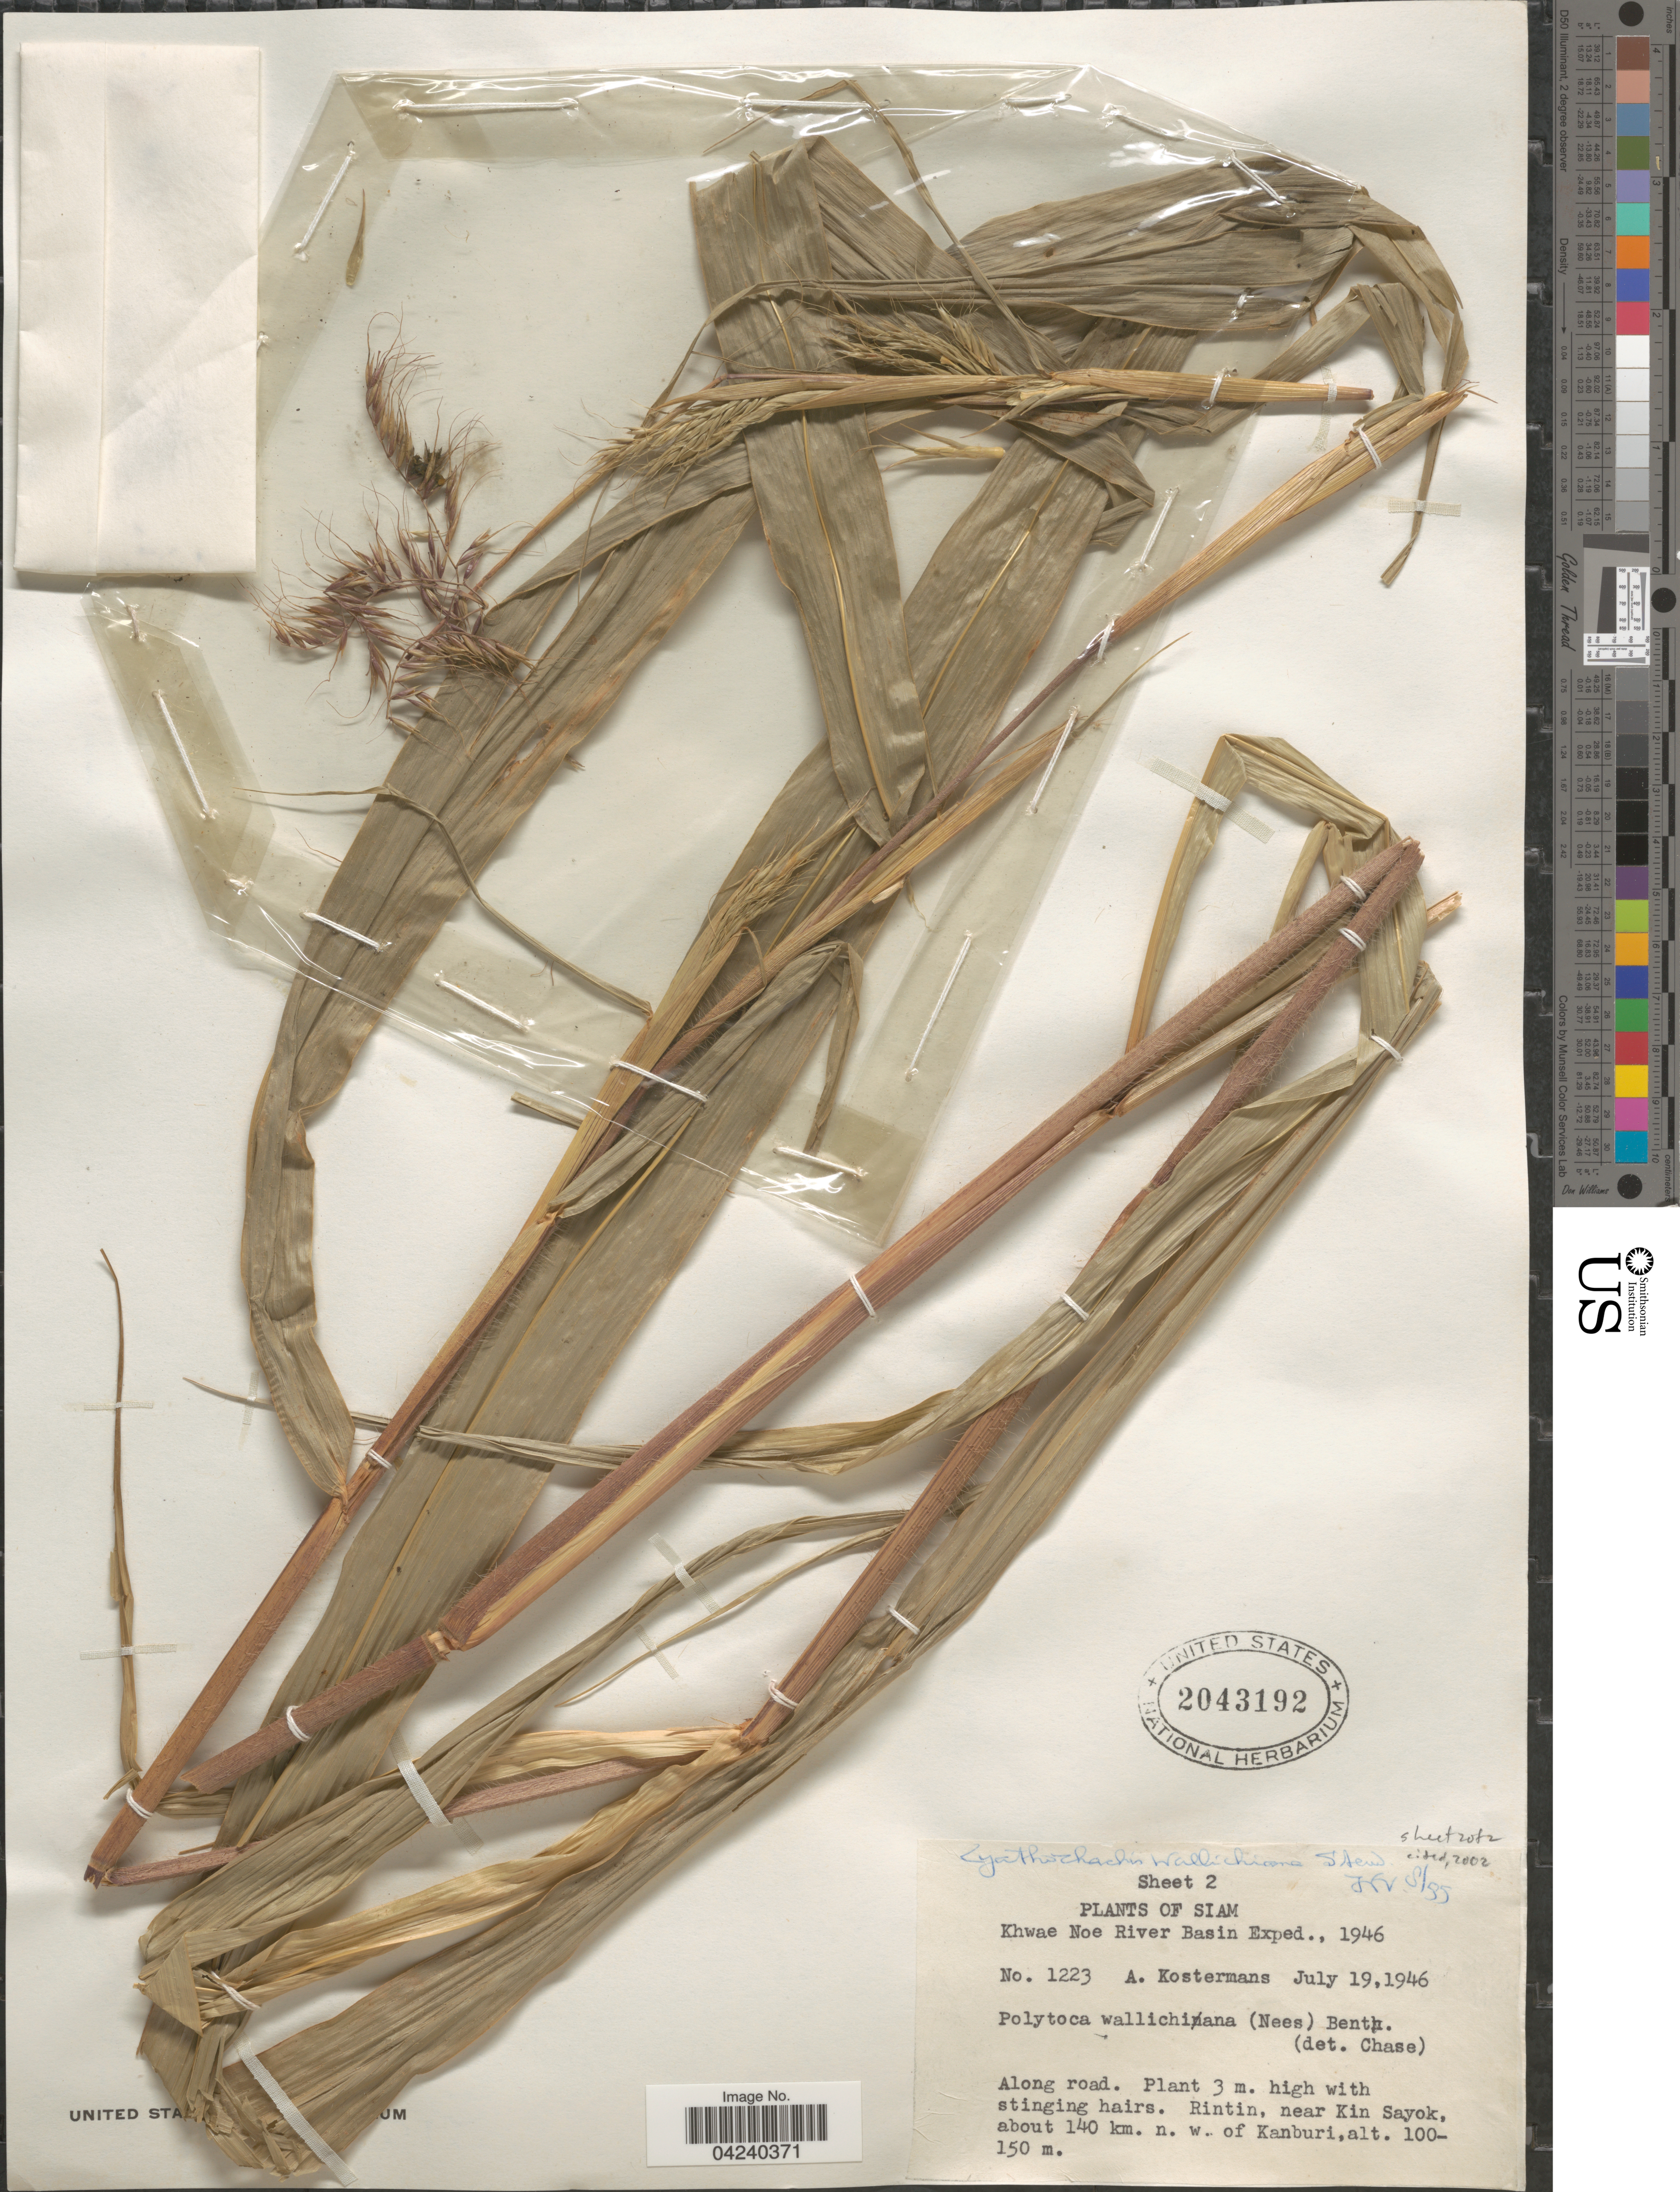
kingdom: Plantae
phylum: Tracheophyta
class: Liliopsida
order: Poales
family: Poaceae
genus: Cyathorhachis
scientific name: Cyathorhachis wallichiana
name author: Steud.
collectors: A. J. G. Kostermans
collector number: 1223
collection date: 1946-07-19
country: Thailand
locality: Siam. Khwae Noe River Basin Exped., 1946. Along road. Rintin, near Kin Sayok, about 140 km. n.w. of Kanburi.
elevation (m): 100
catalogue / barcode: US 2043192